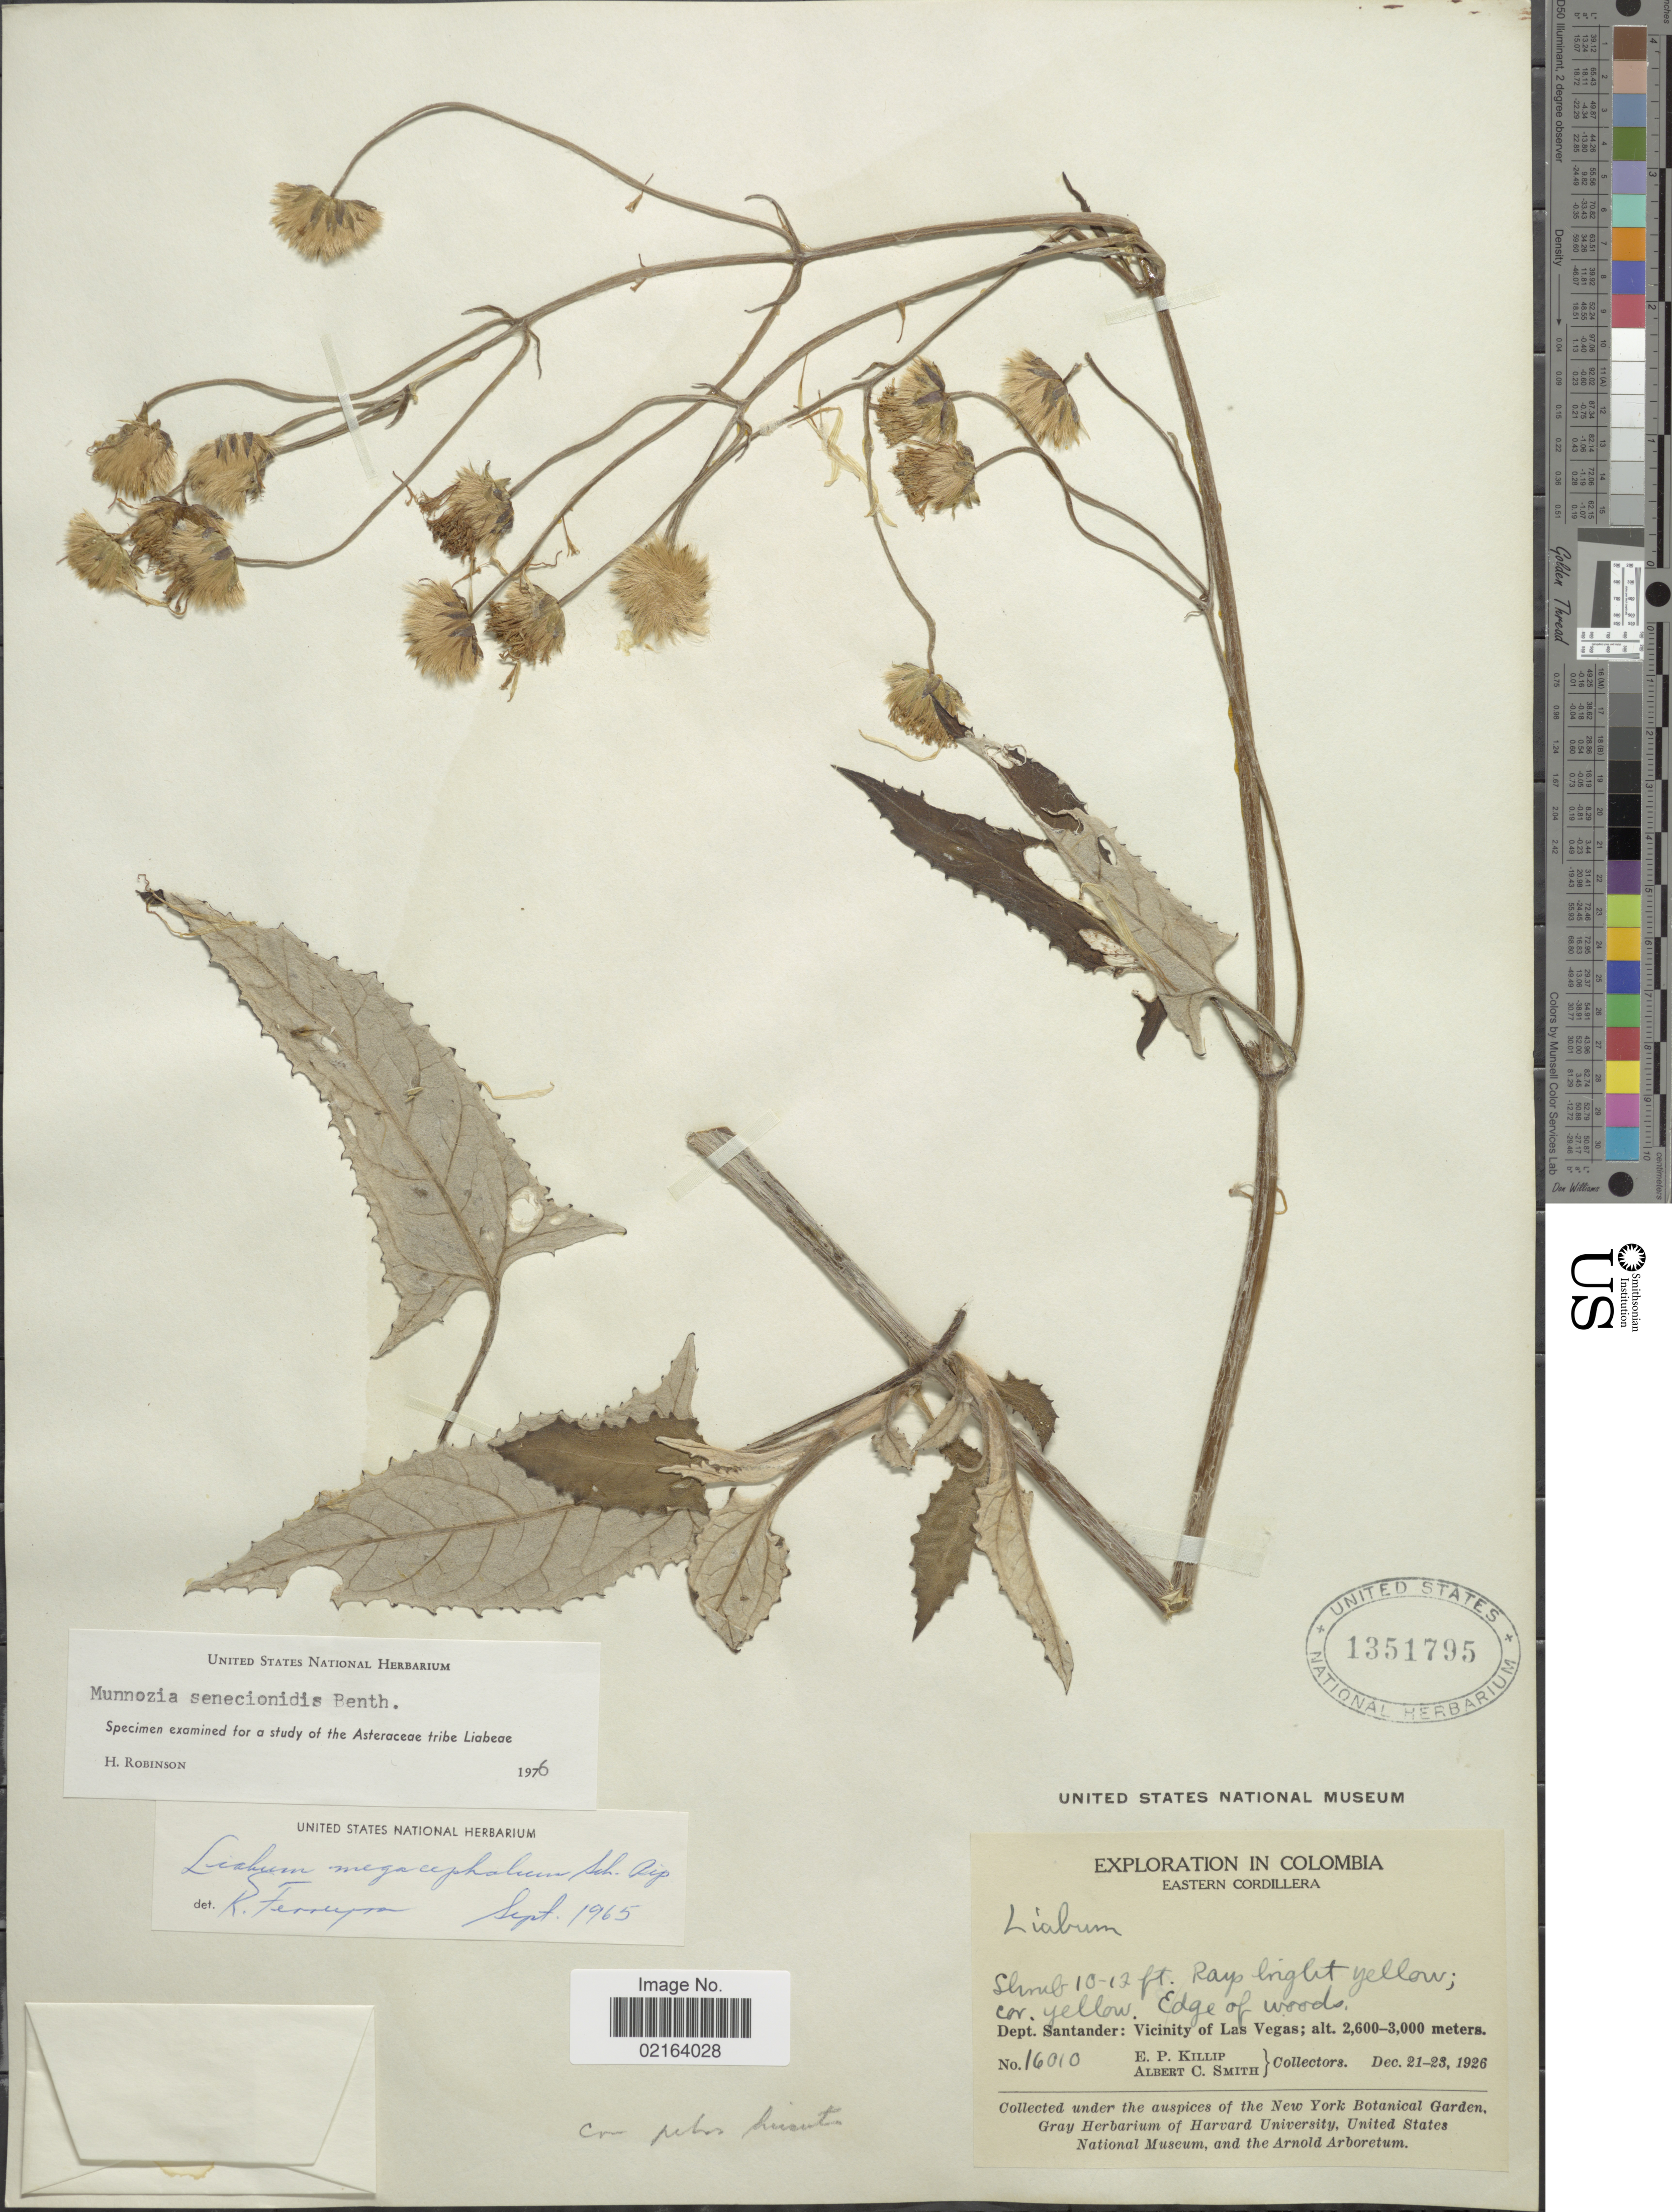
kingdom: Plantae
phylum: Tracheophyta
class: Magnoliopsida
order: Asterales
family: Asteraceae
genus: Munnozia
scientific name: Munnozia senecionidis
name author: Benth.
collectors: E. P. Killip & A. C. Smith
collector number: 16010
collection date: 1926-12-21/1926-12-23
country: Colombia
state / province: Santander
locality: Eastern Cordillera, Dept. Santander: Vicinity of Las Vegas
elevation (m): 2600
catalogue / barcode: US 1351795